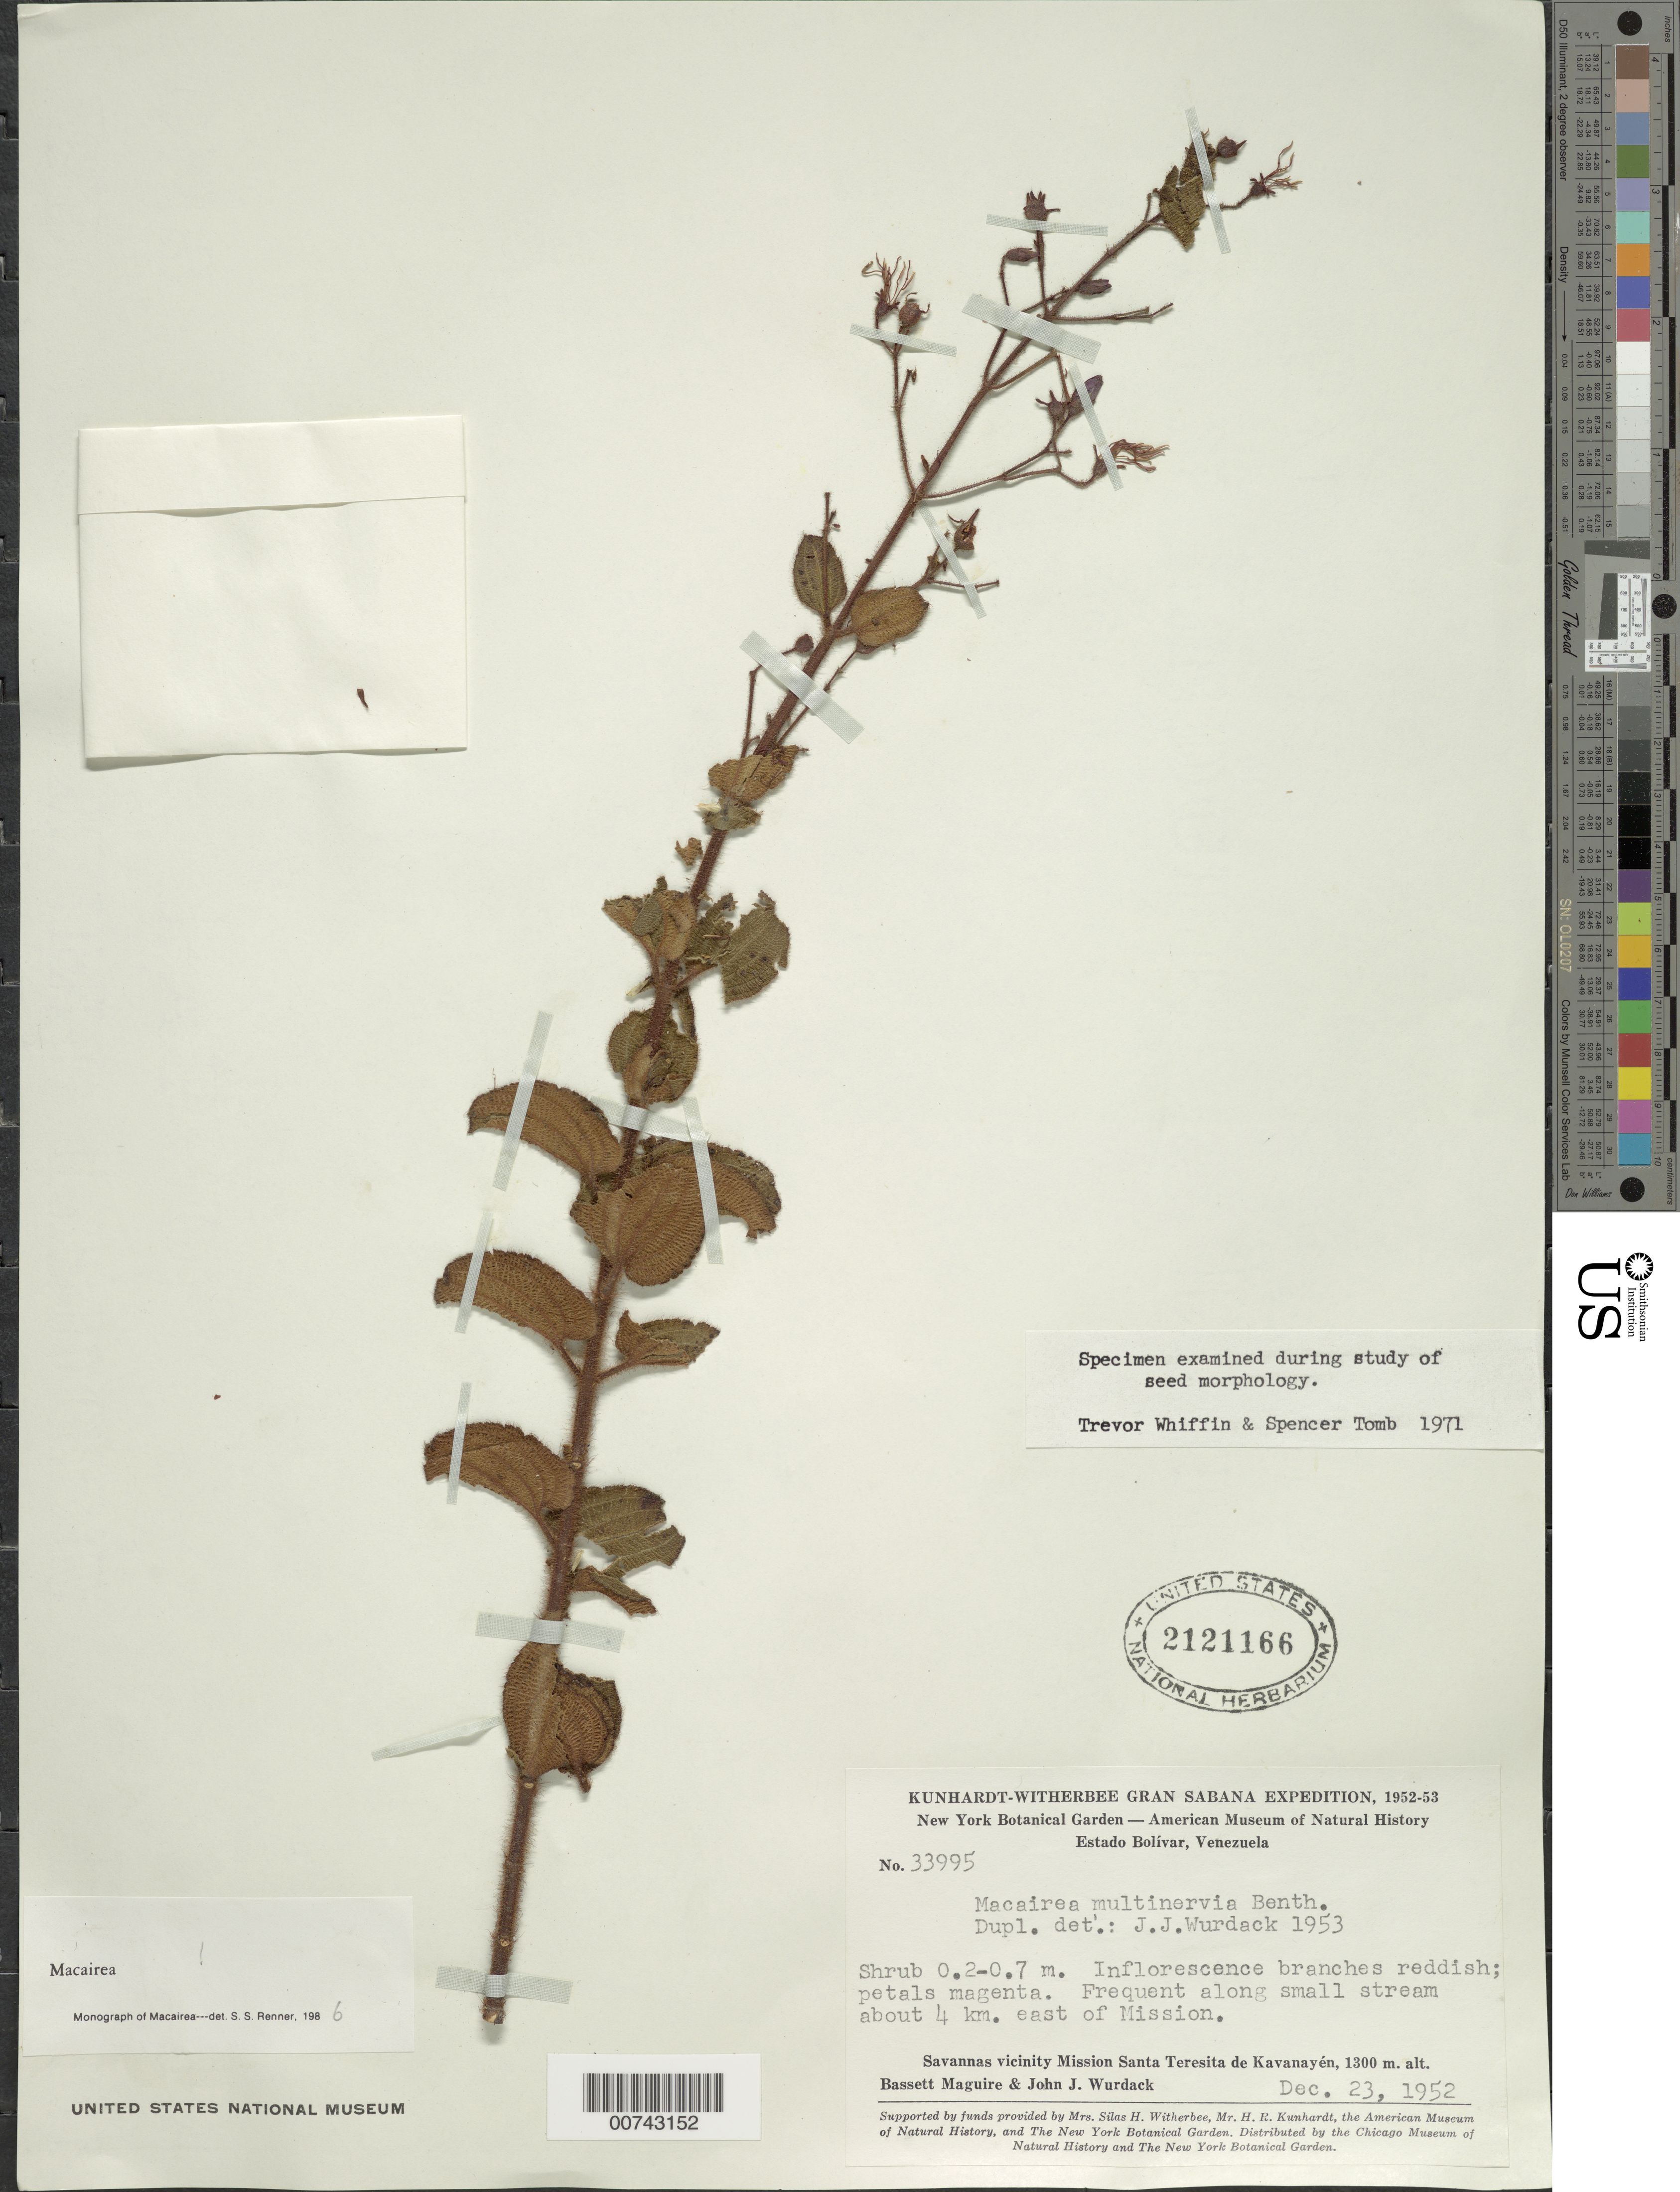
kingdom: Plantae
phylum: Tracheophyta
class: Magnoliopsida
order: Myrtales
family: Melastomataceae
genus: Macairea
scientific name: Macairea multinervia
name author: Benth.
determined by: Wurdack, John J., (US), US (UNITED STATES)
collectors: B. Maguire & J. J. Wurdack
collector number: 33995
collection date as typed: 23-Dec-52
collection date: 1952-12-23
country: Venezuela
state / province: Bolívar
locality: Mission Santa Teresita de Kavanayén, vicinity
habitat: Savannas, along stream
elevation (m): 1300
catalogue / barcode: US 2121166